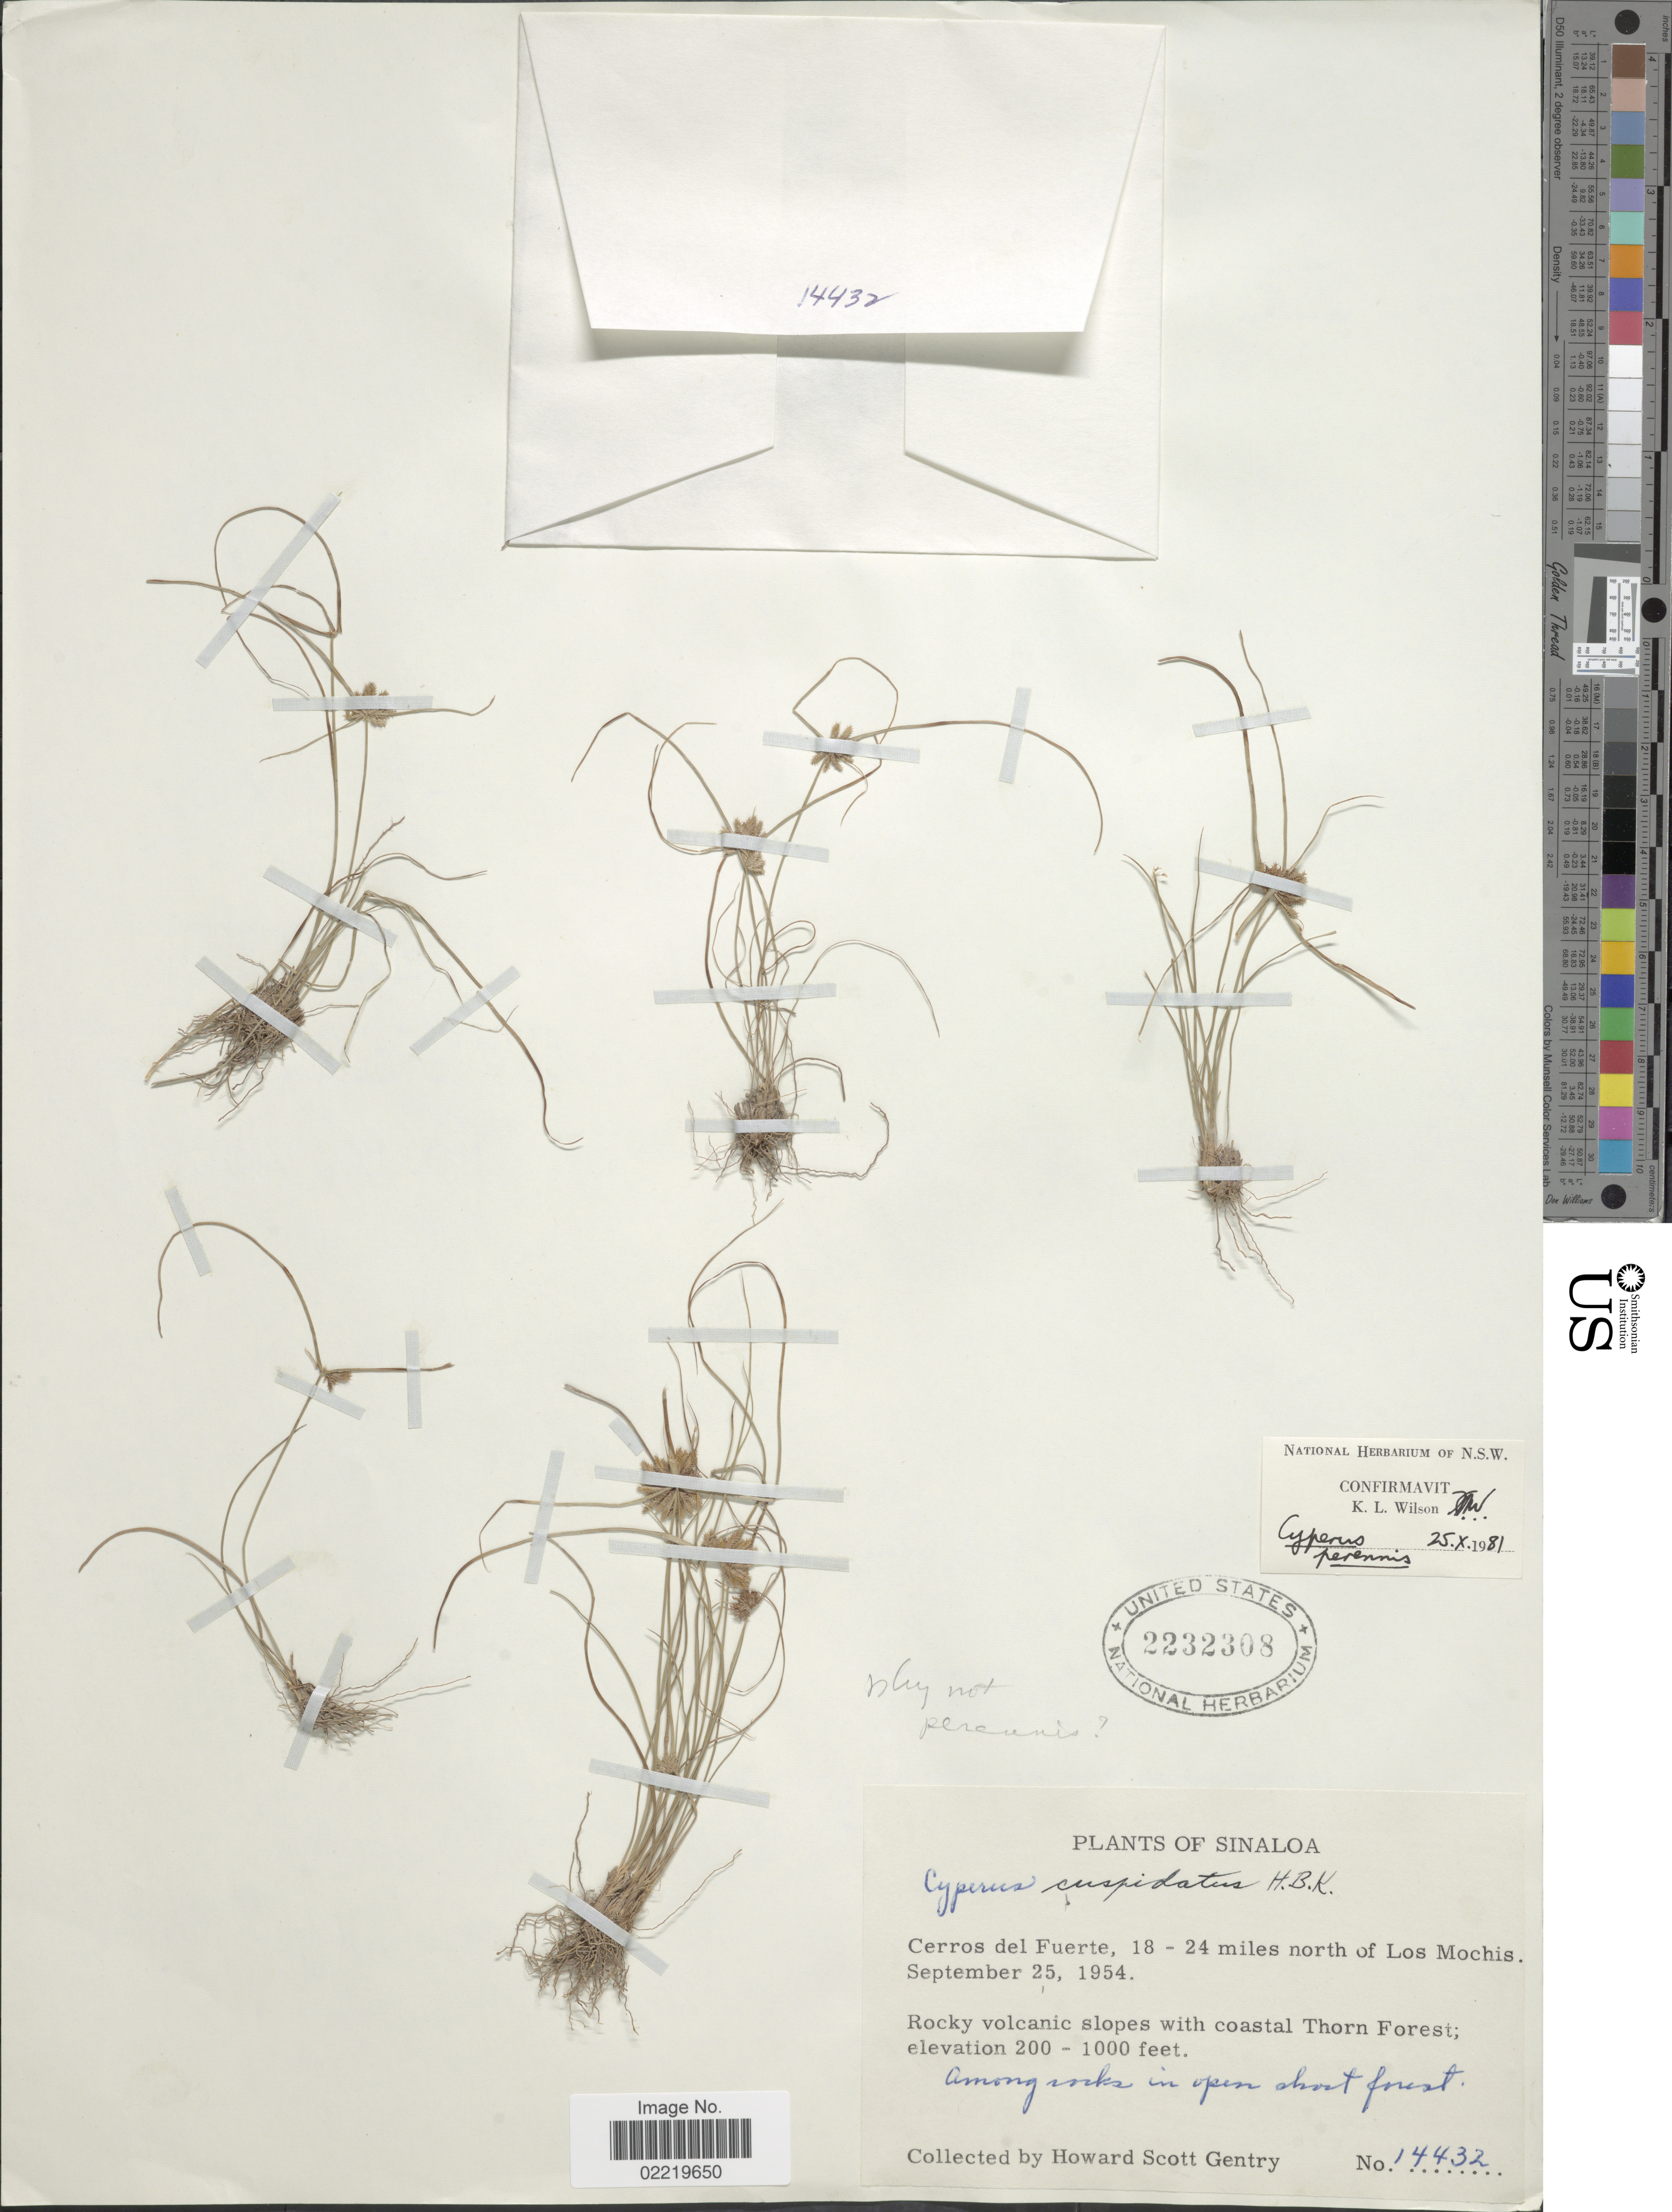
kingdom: Plantae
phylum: Tracheophyta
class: Liliopsida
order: Poales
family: Cyperaceae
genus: Cyperus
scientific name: Cyperus perennis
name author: (M.E. Jones) O'Neill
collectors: H. S. Gentry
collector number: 14432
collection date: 1954-09-25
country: Mexico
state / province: Sinaloa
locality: Cerros del Fuerte, 18-24 miles north of Los Mochis, Rocky volcanic slopes with coastal Thorn Forest, among rocks in open short forest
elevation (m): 61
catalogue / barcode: US 2232308